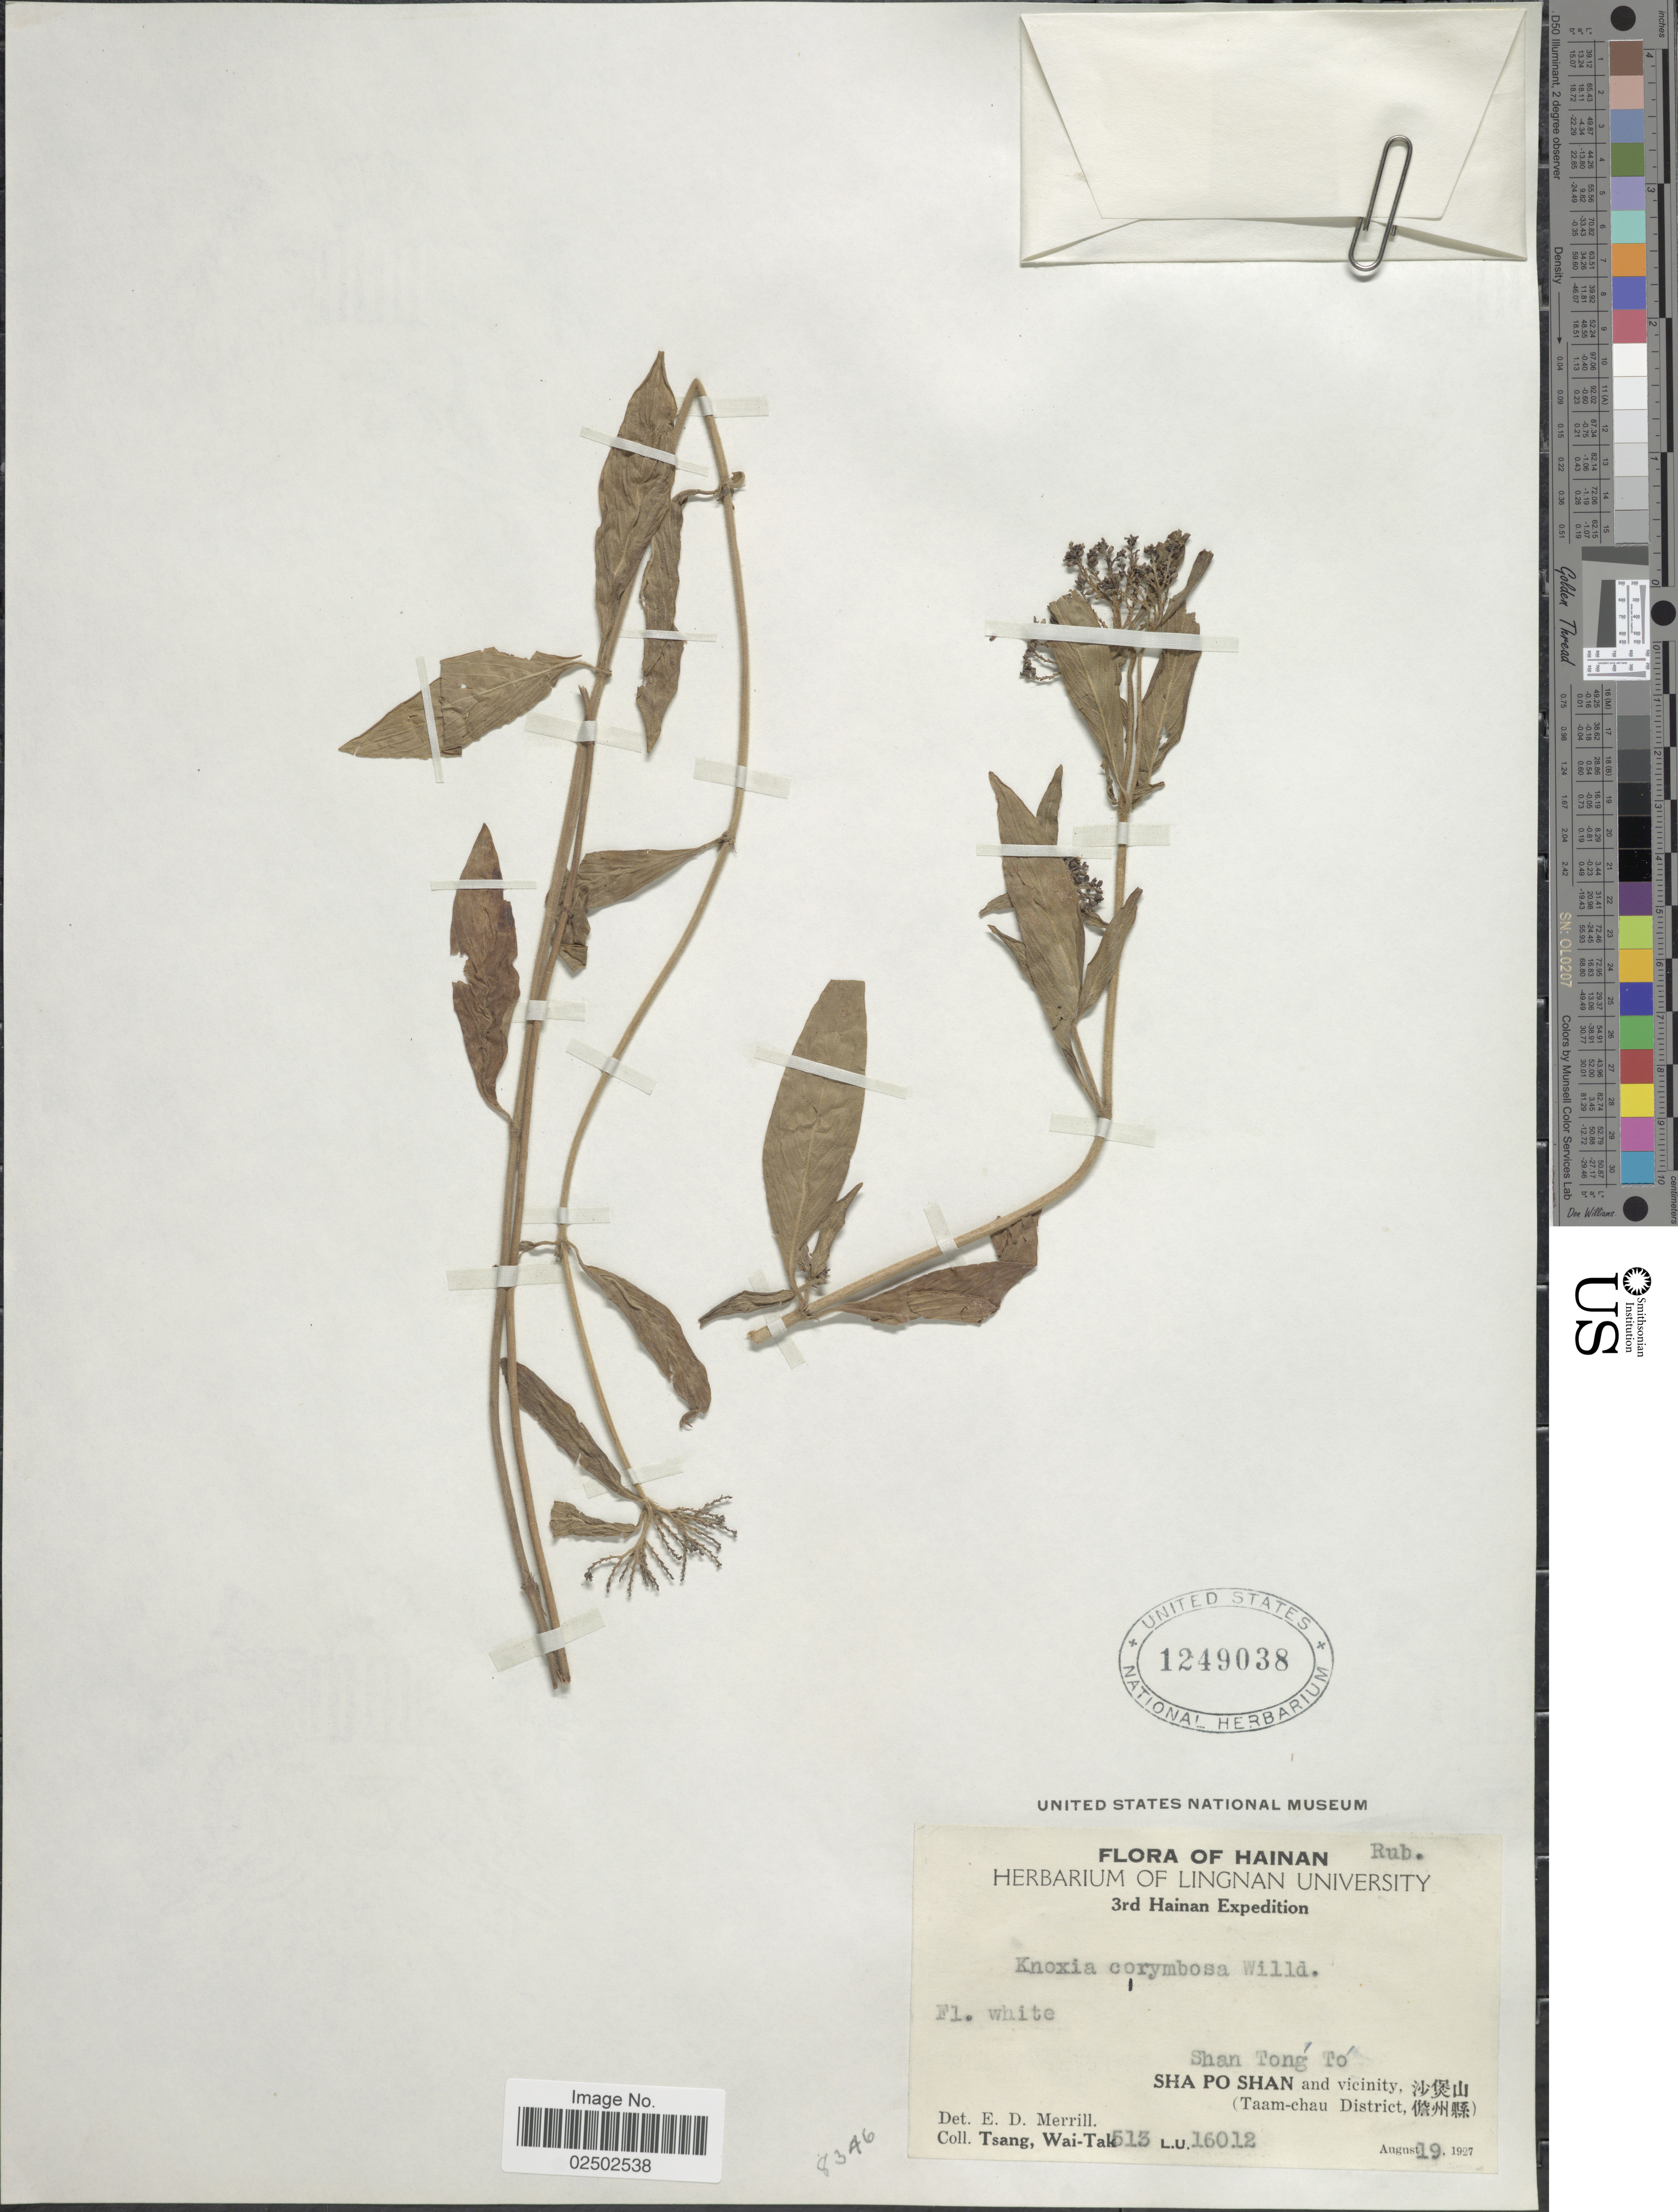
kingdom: Plantae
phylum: Tracheophyta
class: Magnoliopsida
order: Gentianales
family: Rubiaceae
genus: Knoxia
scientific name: Knoxia corymbosa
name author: Willd.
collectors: W. T. Tsang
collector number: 513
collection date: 1927-08-19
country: China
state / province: Hainan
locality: Hainan. Shan Tong To. Sha Po Shan and vicinity (Taam-chau District)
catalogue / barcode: US 1249038